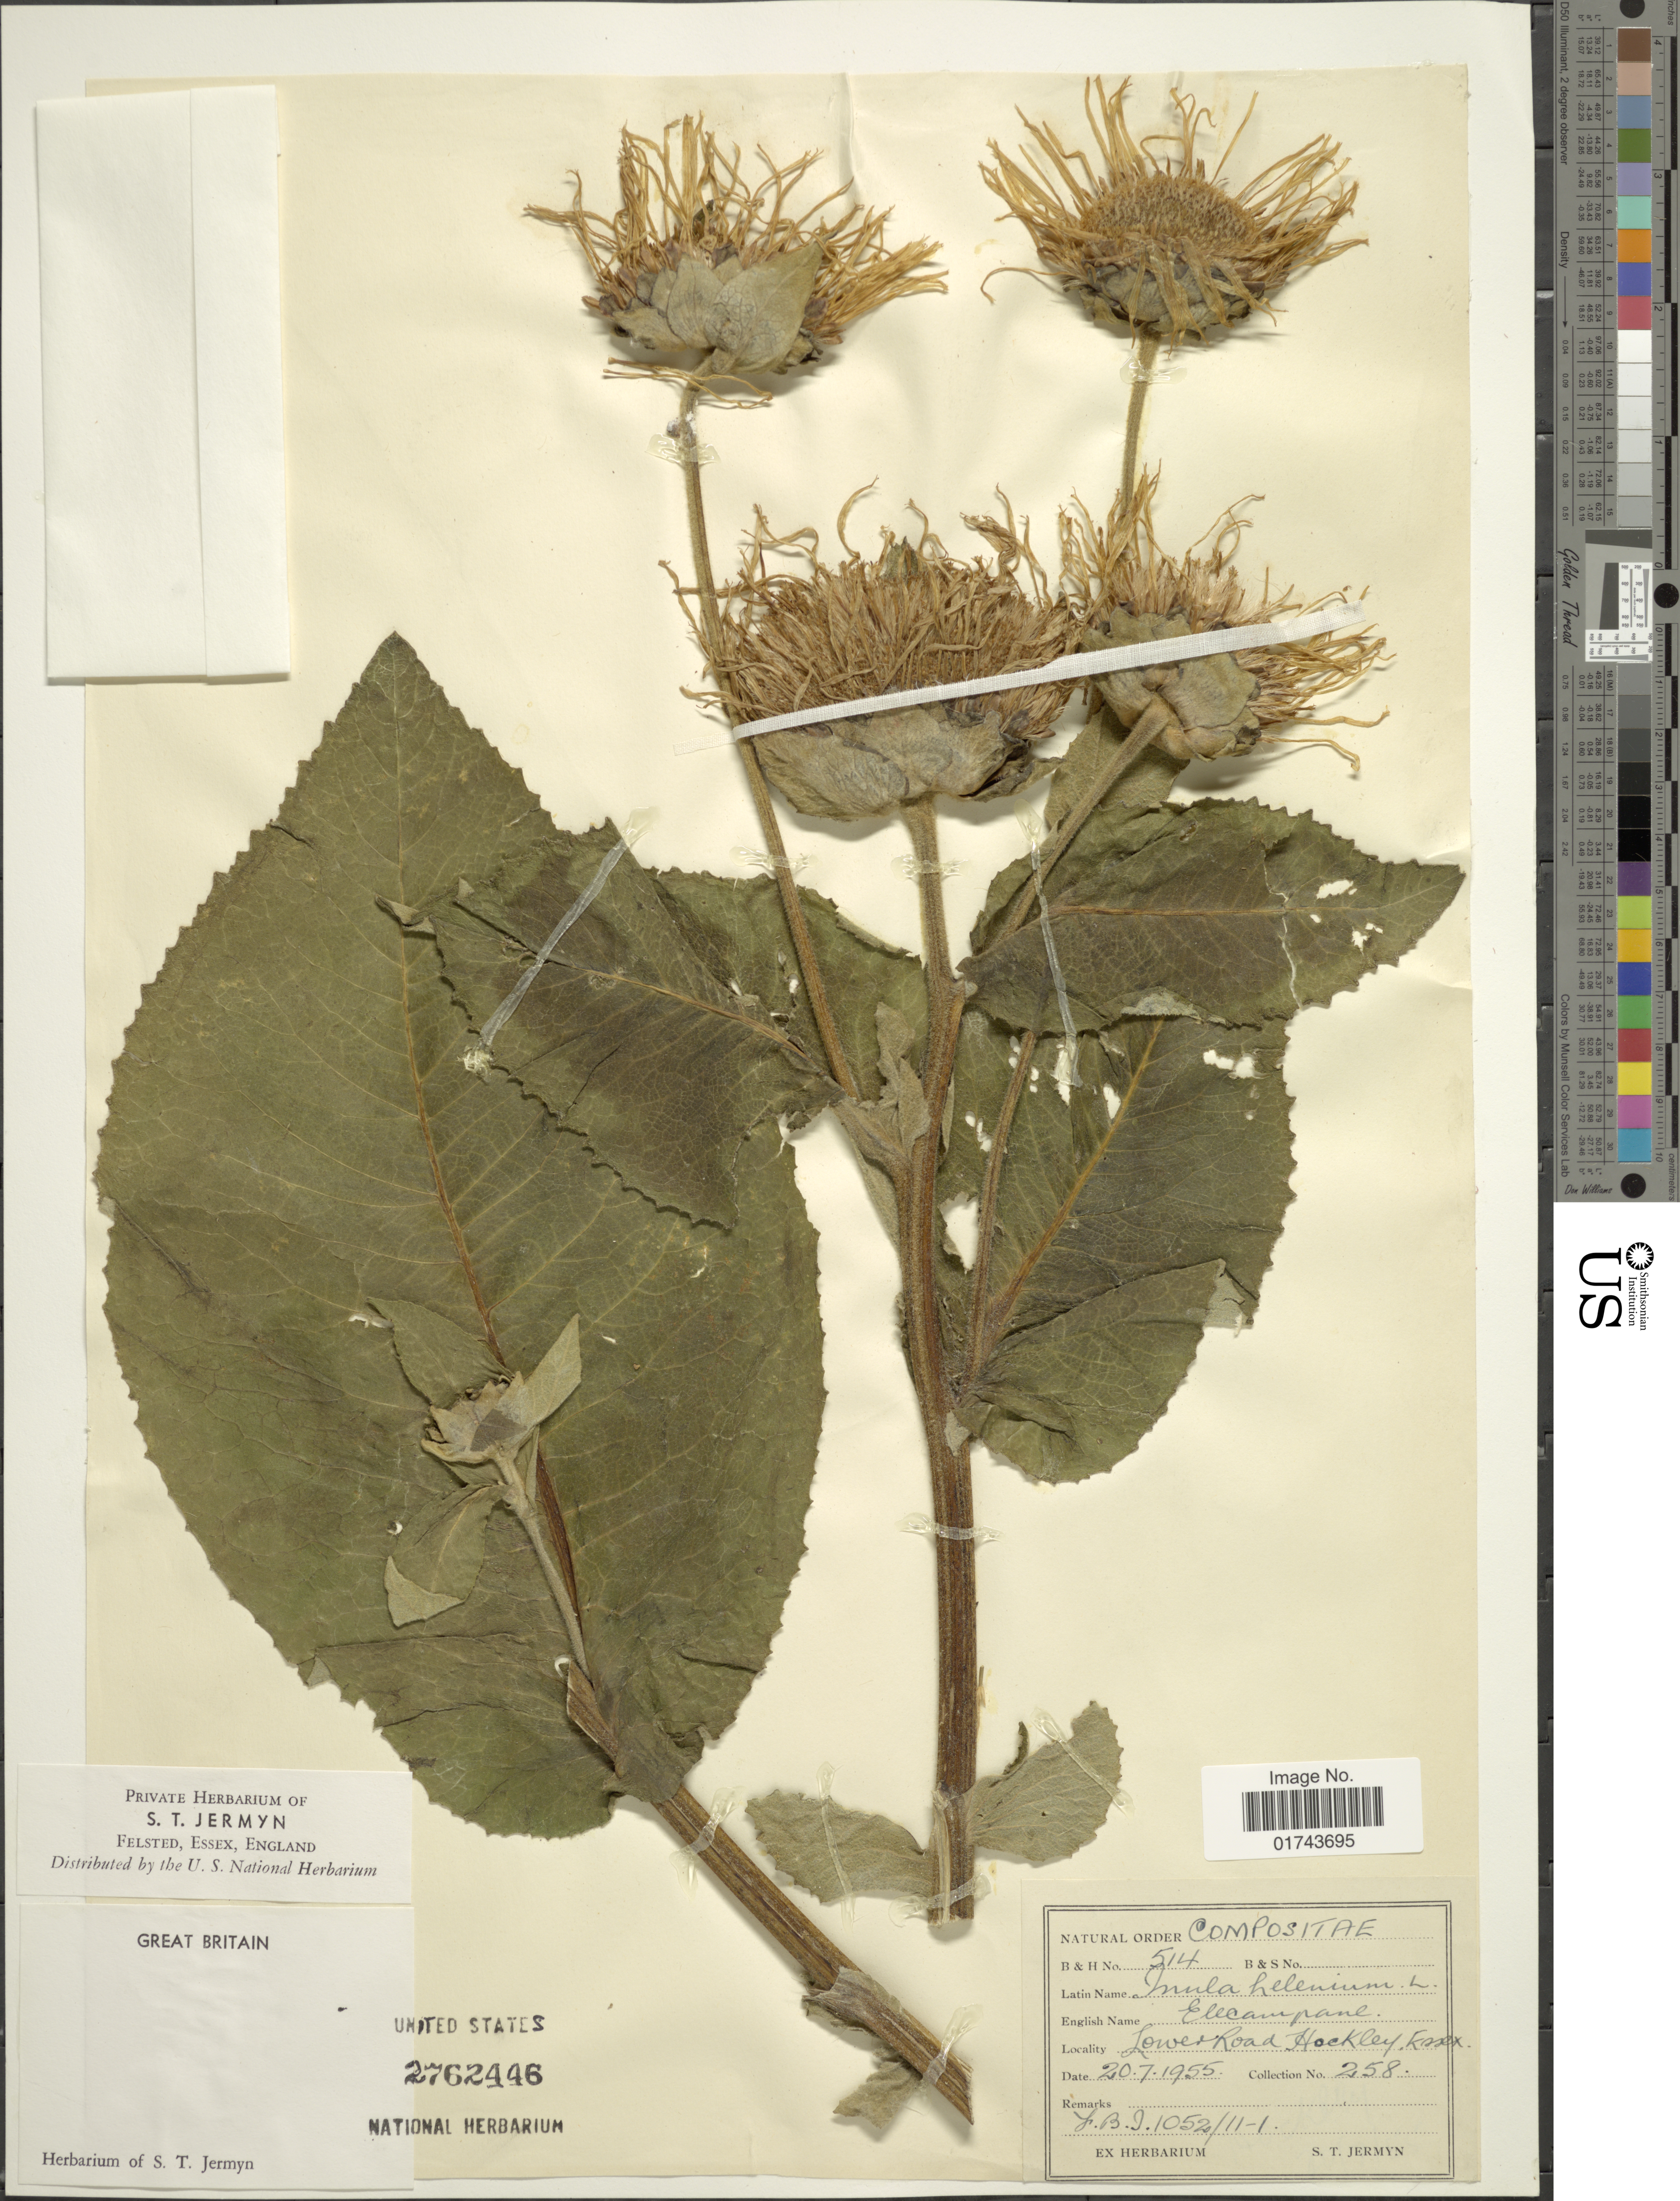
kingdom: Plantae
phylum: Tracheophyta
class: Magnoliopsida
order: Asterales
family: Asteraceae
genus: Inula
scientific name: Inula helenium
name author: L.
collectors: S. Jermyn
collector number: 258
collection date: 1955-07-20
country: United Kingdom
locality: Great Britain, Lower Road, Hockley, Essex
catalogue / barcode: US 2762446